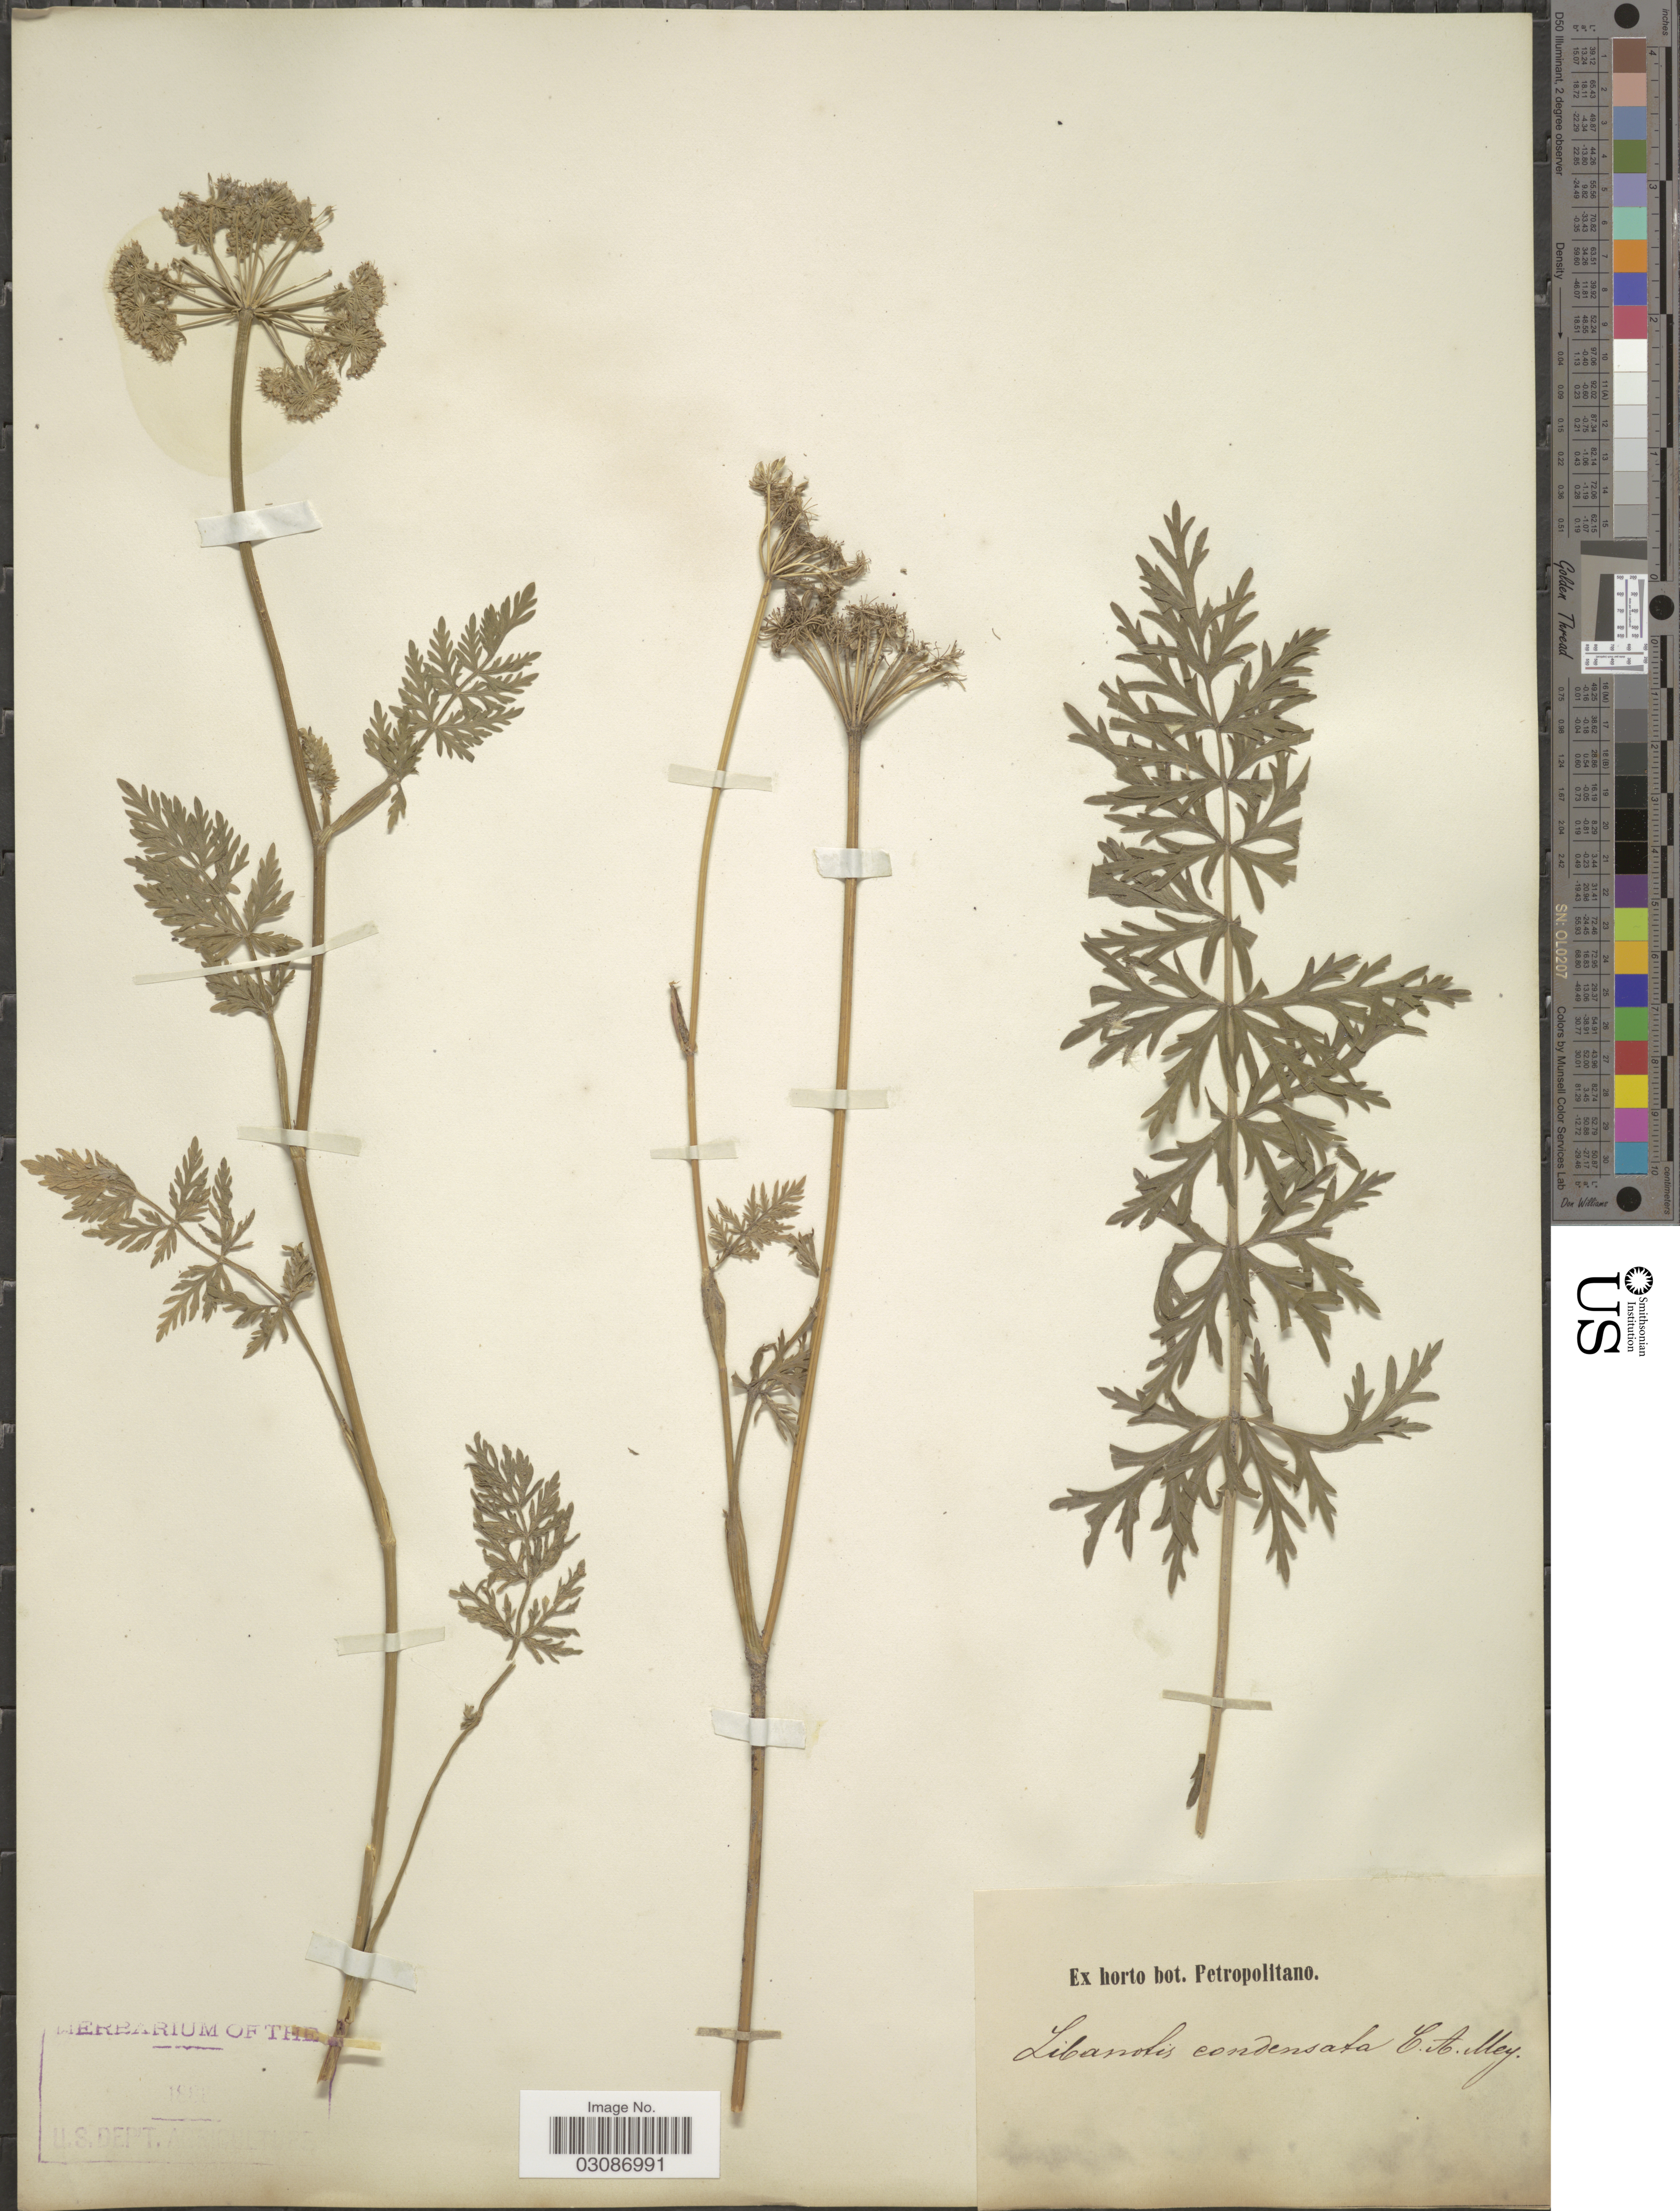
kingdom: Plantae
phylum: Tracheophyta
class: Magnoliopsida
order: Apiales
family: Apiaceae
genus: Seseli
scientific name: Seseli condensatum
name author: (L.) Rchb. f.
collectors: ex Horto Bot. Petropolitano